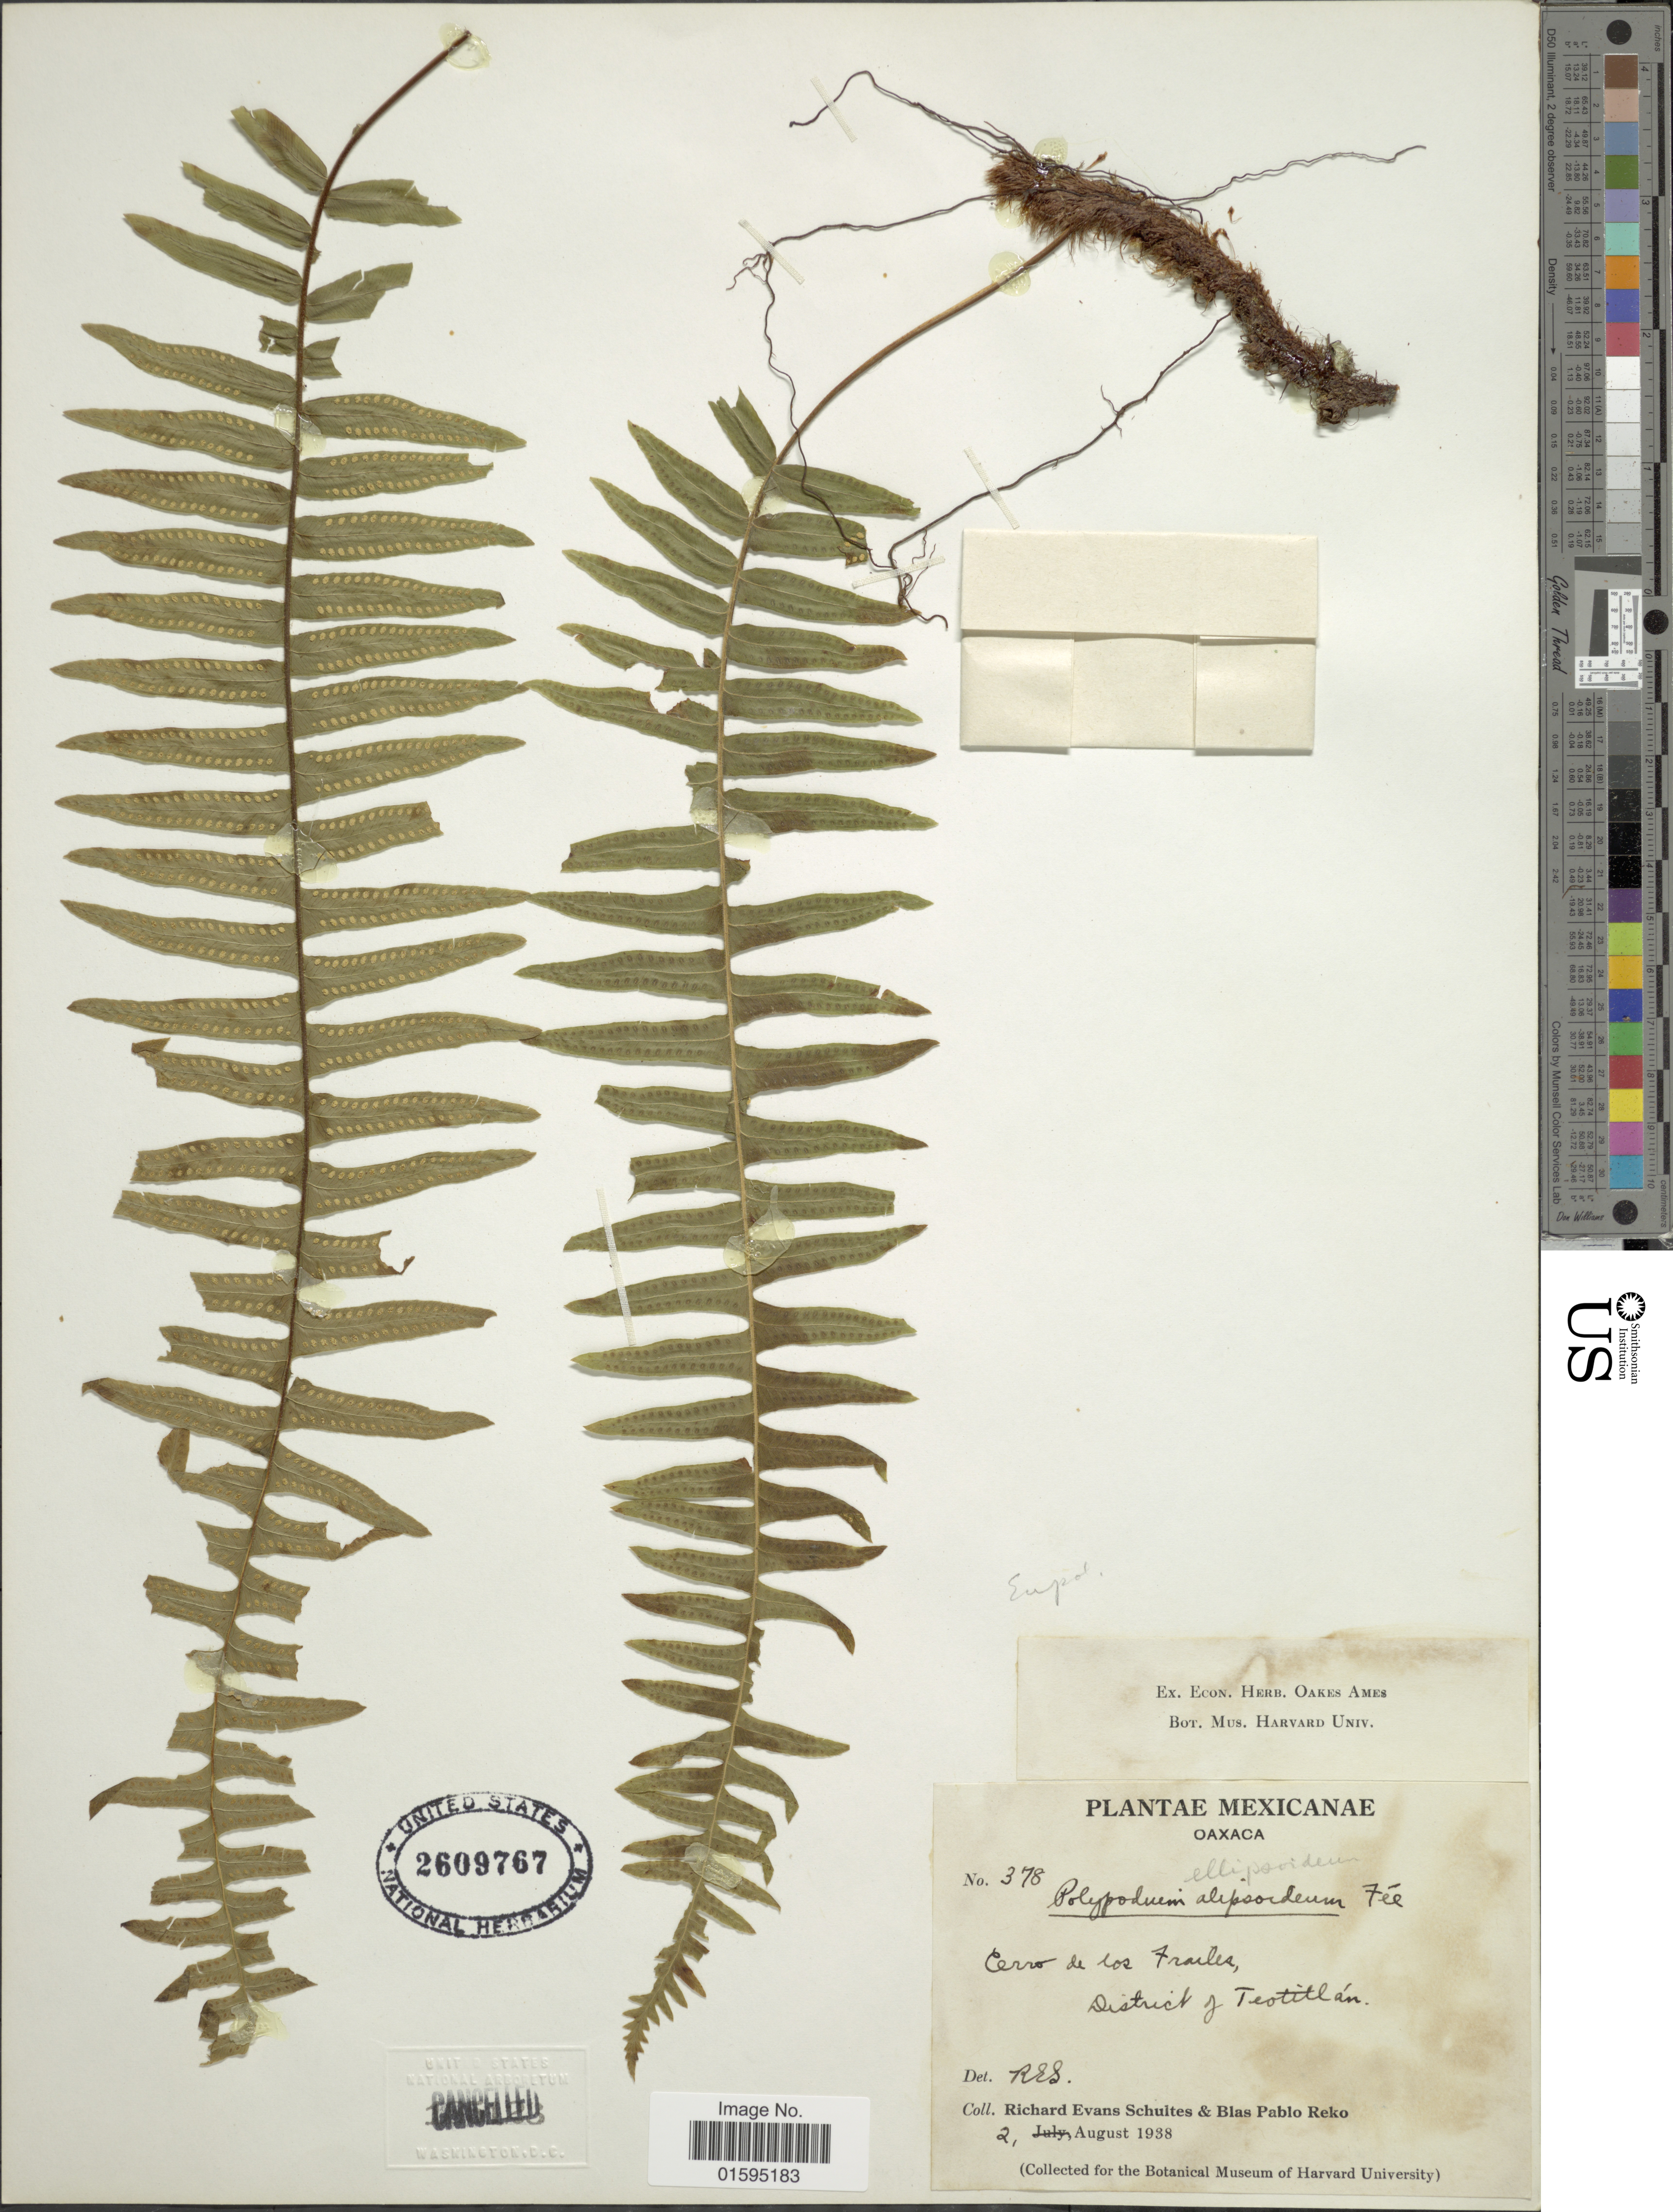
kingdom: Plantae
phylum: Tracheophyta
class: Polypodiopsida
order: Polypodiales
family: Polypodiaceae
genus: Polypodium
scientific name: Polypodium hartwegianum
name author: Hook.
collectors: R. E. Schultes & B. P. Reko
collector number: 378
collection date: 1938-08-02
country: Mexico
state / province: Oaxaca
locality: Cerro de los Frailes, District of Teotitlán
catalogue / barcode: US 2609767